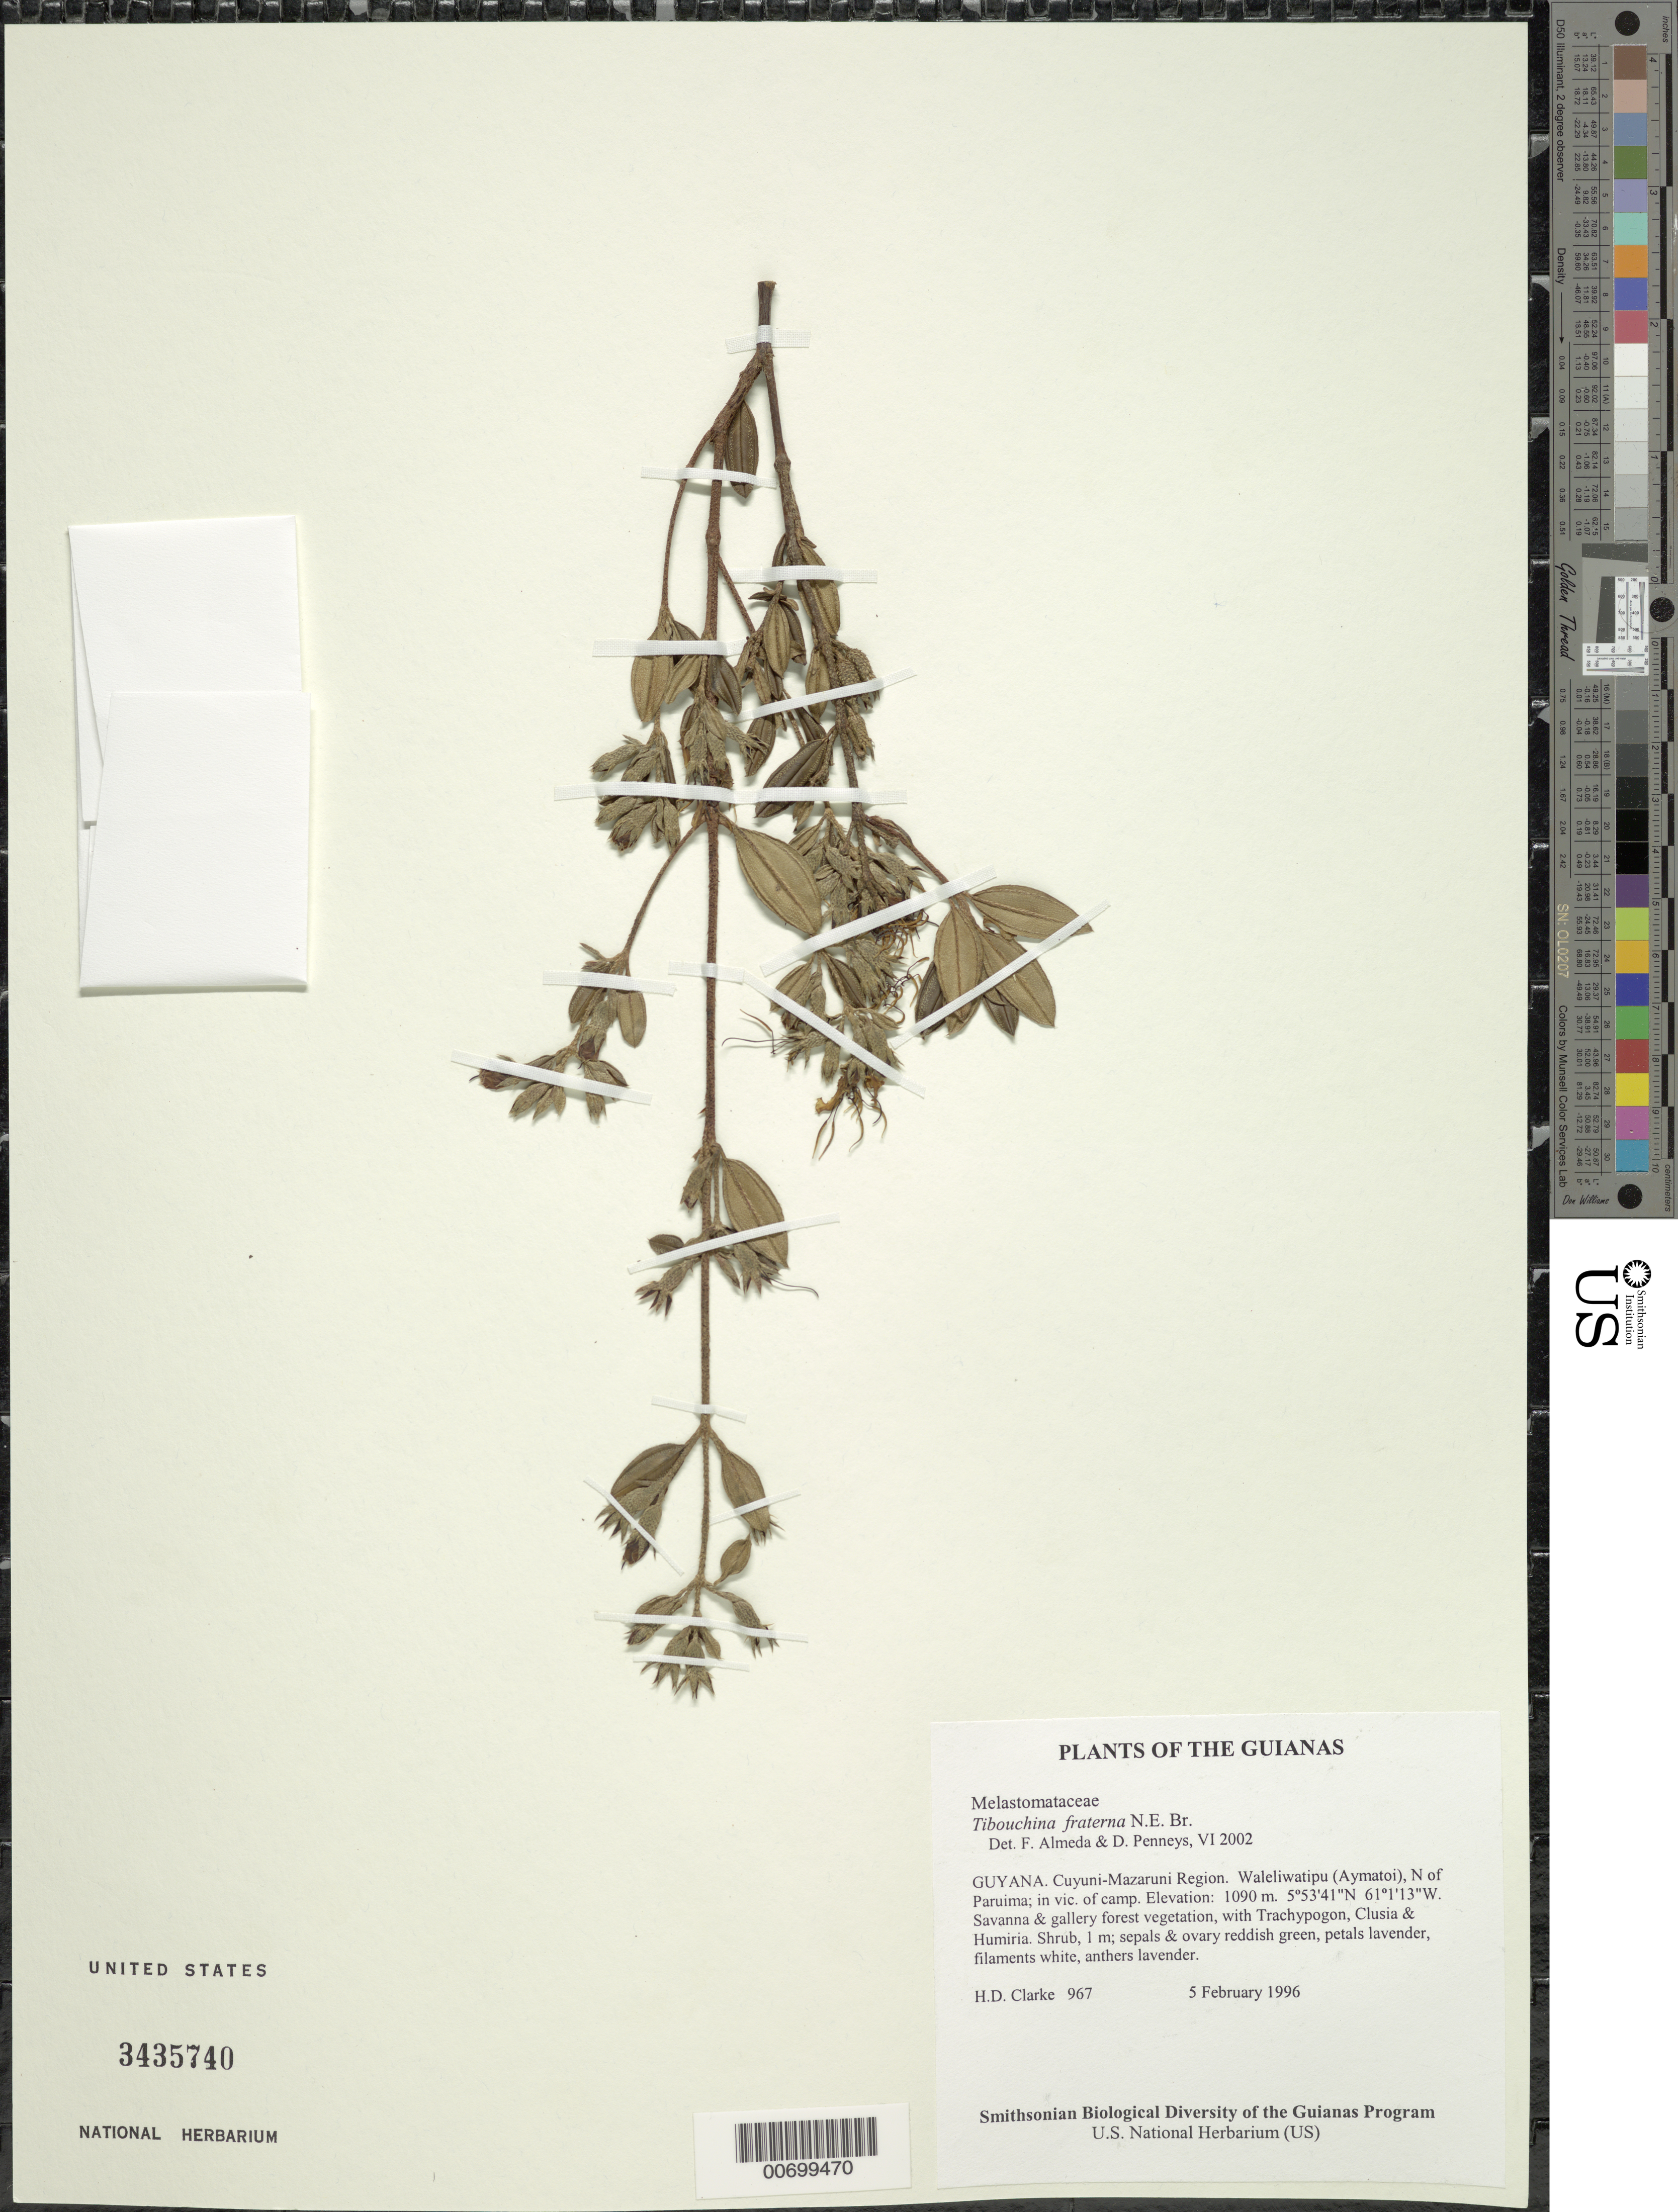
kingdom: Plantae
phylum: Tracheophyta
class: Magnoliopsida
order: Myrtales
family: Melastomataceae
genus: Tibouchina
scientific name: Tibouchina fraterna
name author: N.E. Br.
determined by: Almeda, F.; Penneys, D. S.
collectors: H. D. Clarke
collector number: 967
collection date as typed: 5 February 1996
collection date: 1996-02-05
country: Guyana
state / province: Cuyuni-Mazaruni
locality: Waleliwatipu (Aymatoi), N of Paruima; in vic. of camp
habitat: Savanna & gallery forest vegetation, with Trachypogon, Clusia & Humiria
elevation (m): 1090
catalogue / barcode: US 3435740